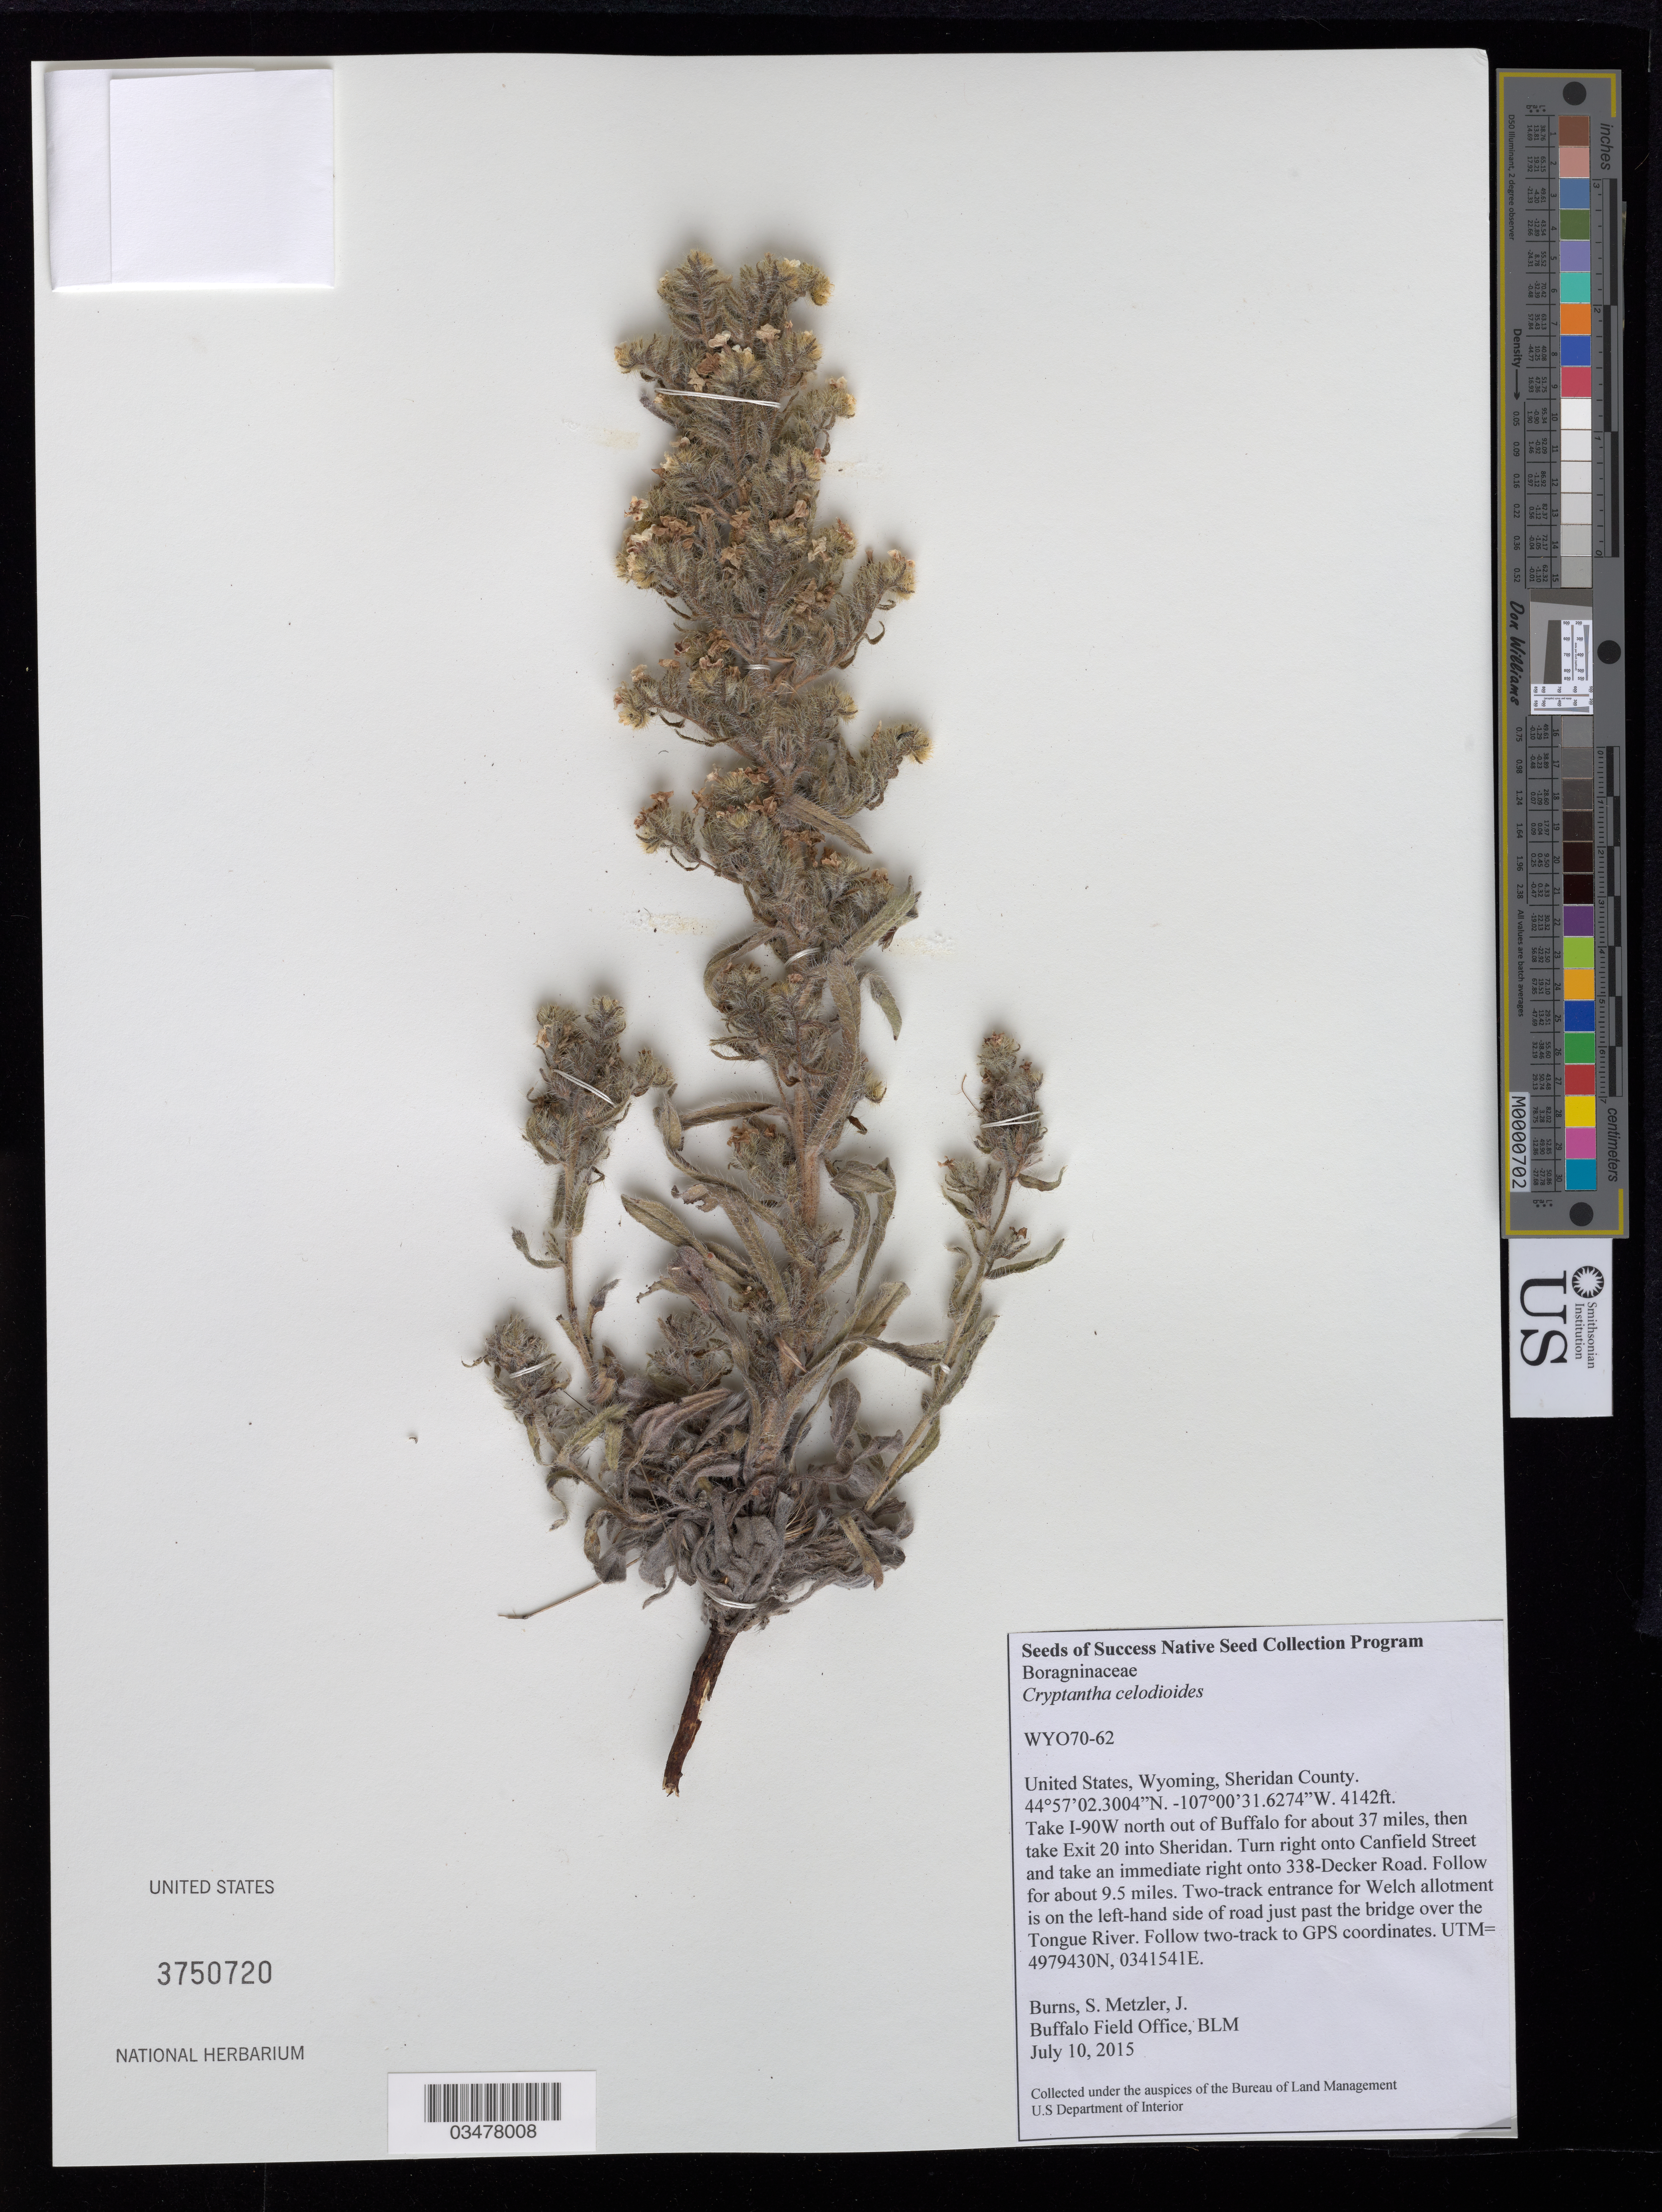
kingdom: Plantae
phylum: Tracheophyta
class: Magnoliopsida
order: Boraginales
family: Boraginaceae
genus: Cryptantha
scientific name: Cryptantha celosioides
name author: (Eastw.) Payson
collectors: -. Burns & -. Metzler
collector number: WY070-62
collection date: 2015-07-10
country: United States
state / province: Wyoming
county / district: Sheridan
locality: Welch allotment, just past the bridge over the Tongue River.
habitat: upland grassland, sagebrush steppe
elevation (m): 1262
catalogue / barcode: US 3750720